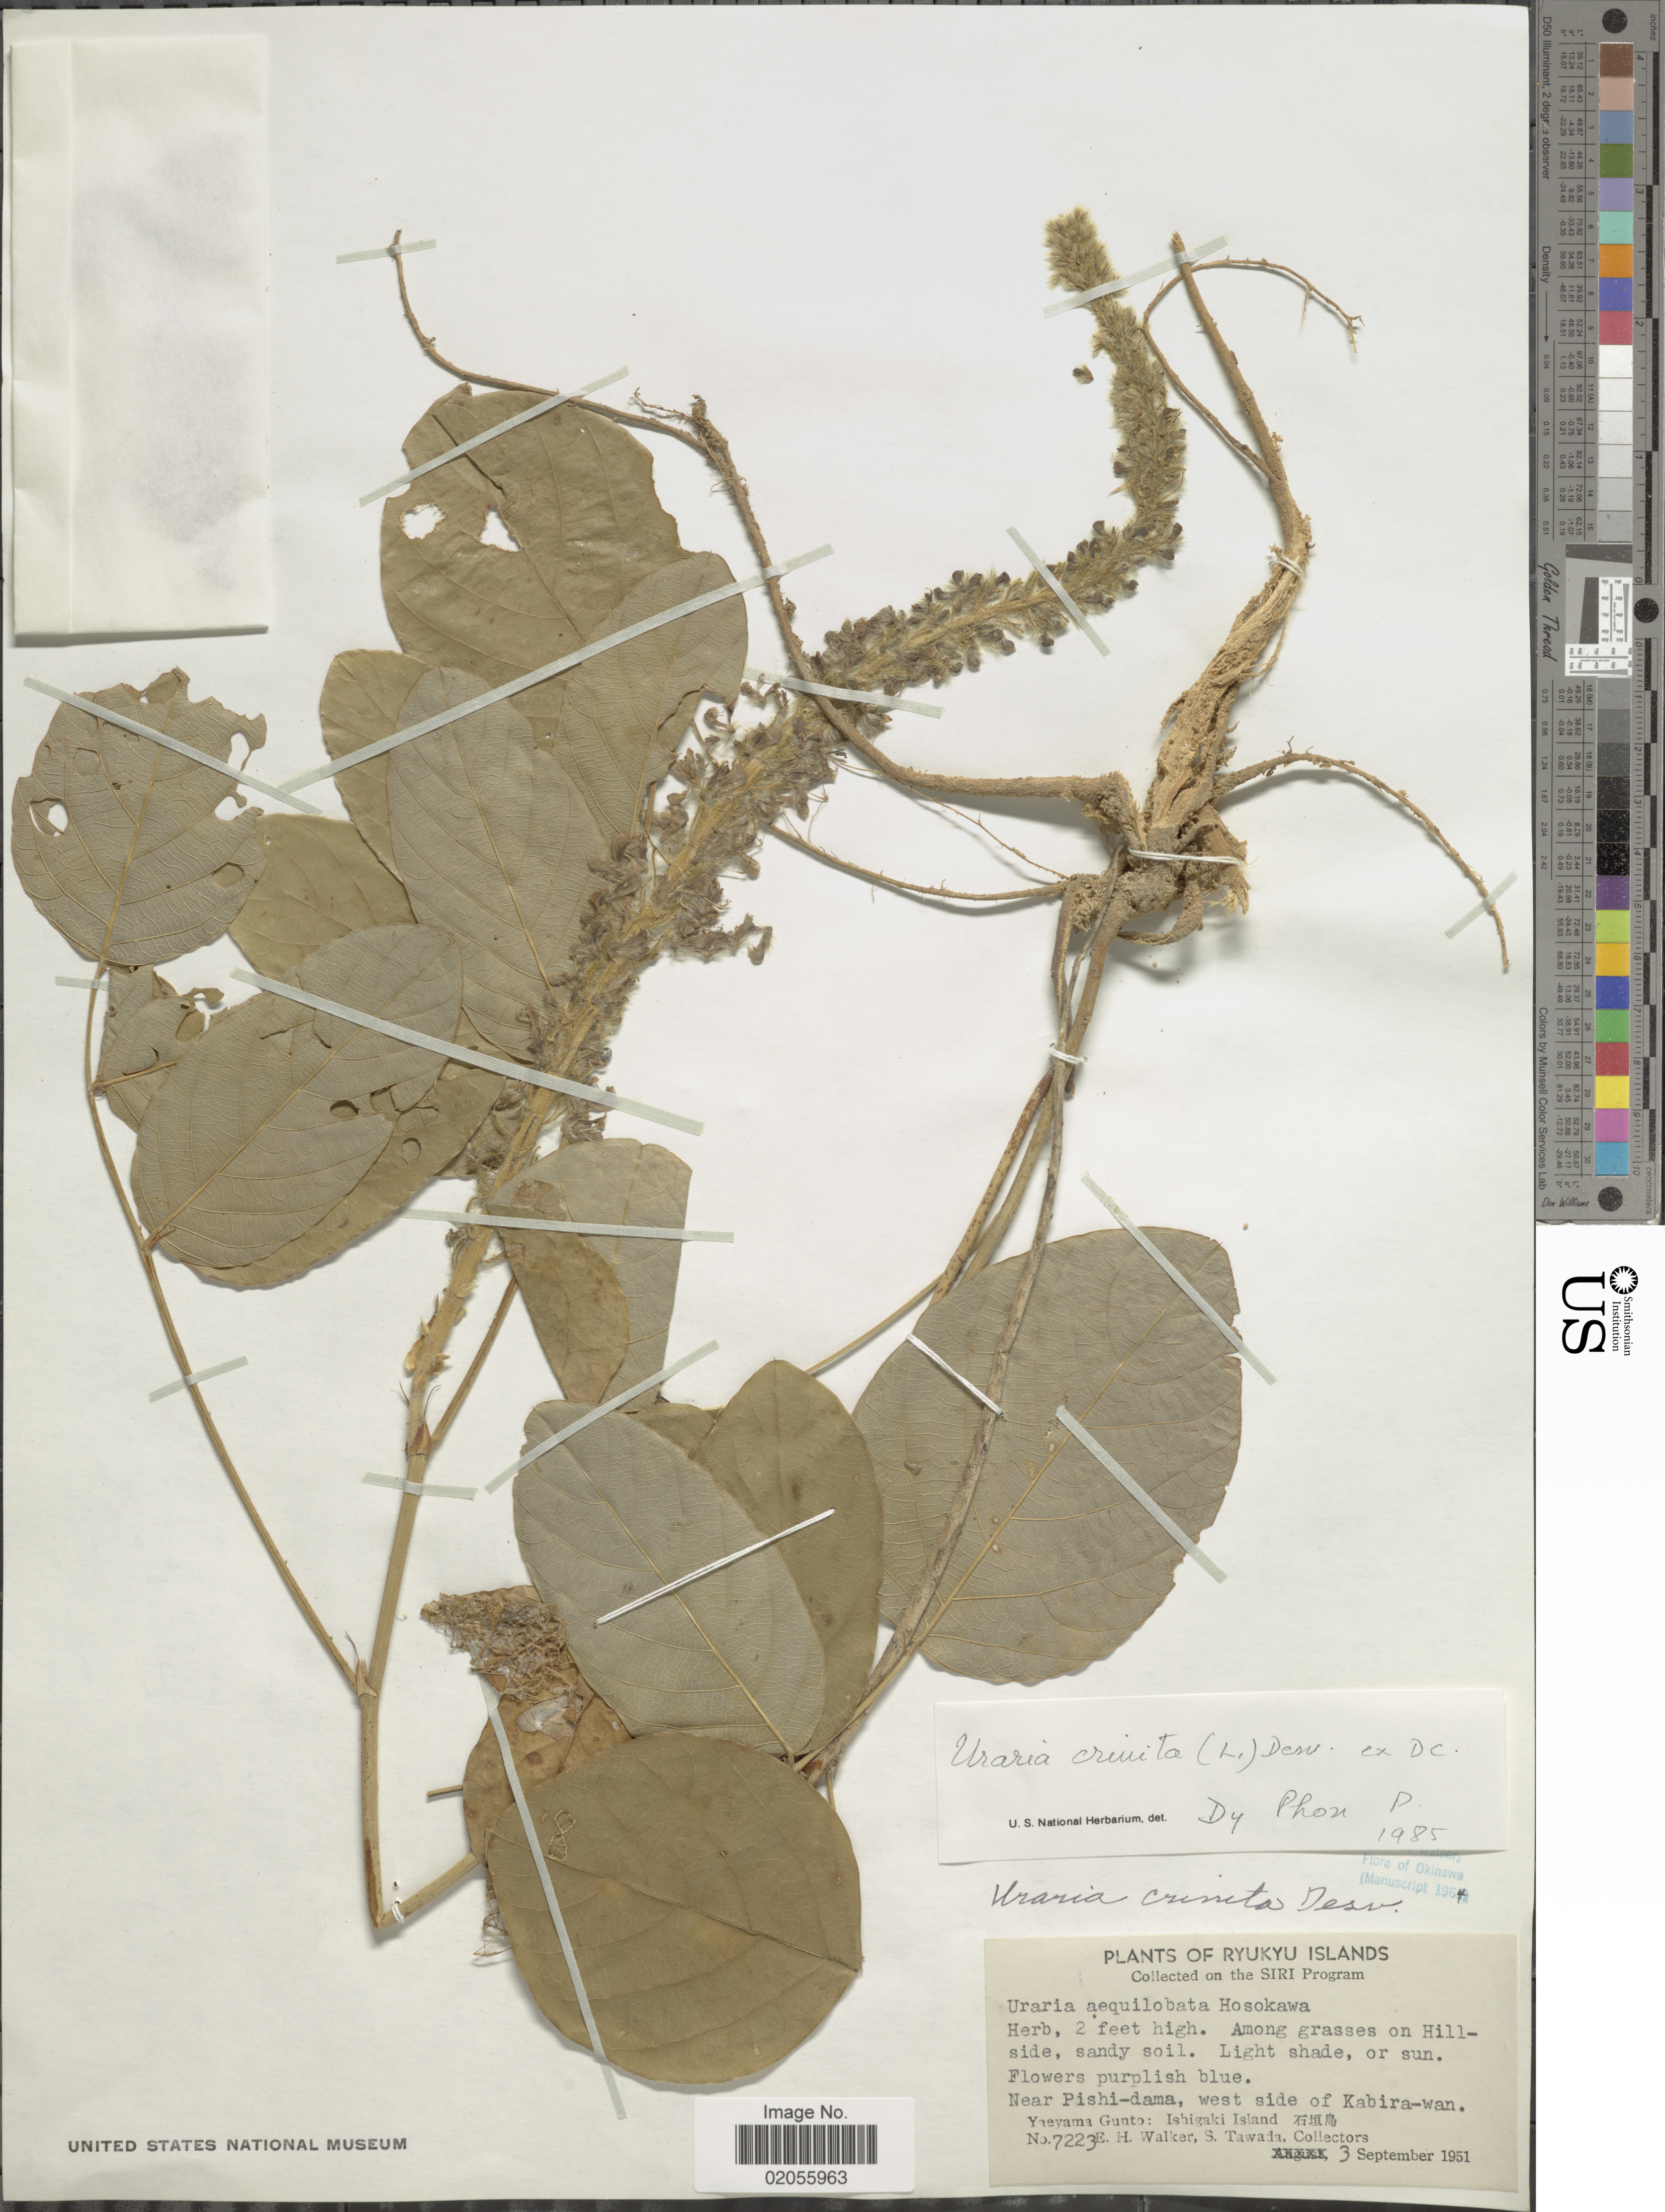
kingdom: Plantae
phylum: Tracheophyta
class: Magnoliopsida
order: Fabales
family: Fabaceae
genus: Uraria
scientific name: Uraria crinita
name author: (L.) Desv.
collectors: E. H. Walker & S. Tawada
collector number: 7223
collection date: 1951-09-03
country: Japan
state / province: Okinawa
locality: Near Pishi-dama, west side of Kabira-wan, Yaeyama Gunto, Ishigaki Island. Ryukyu Islands